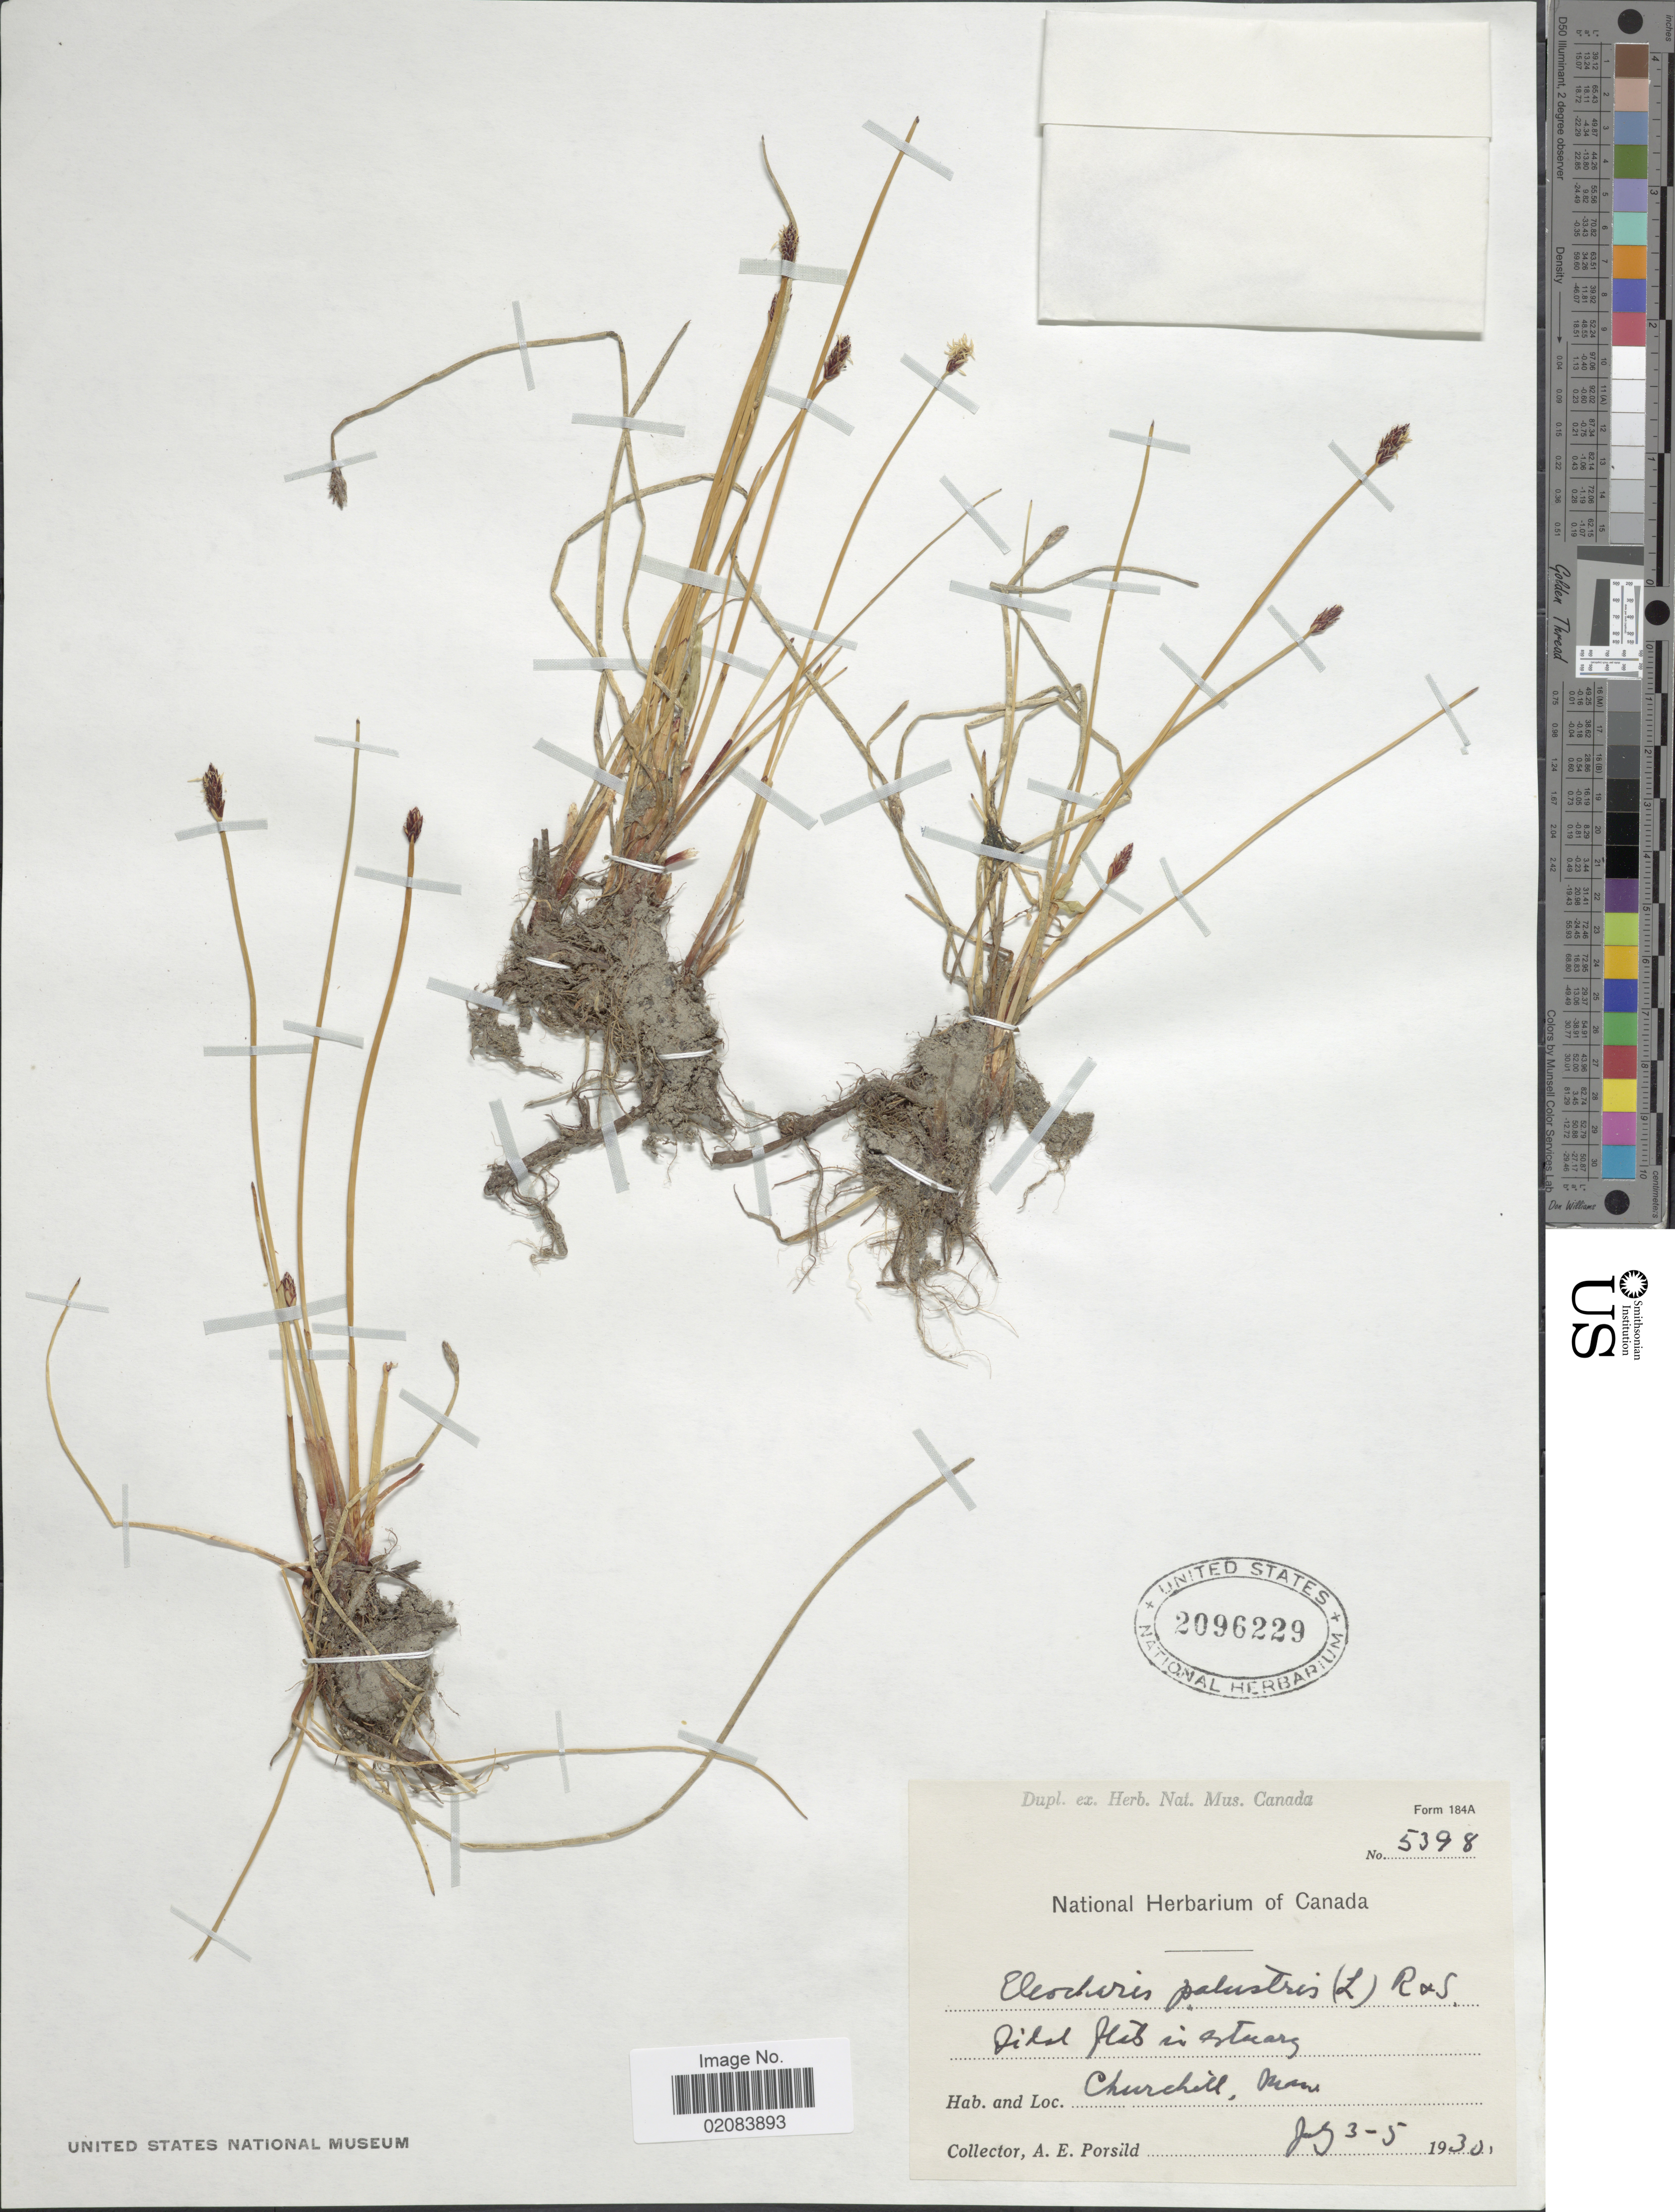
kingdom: Plantae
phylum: Tracheophyta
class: Liliopsida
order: Poales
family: Cyperaceae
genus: Eleocharis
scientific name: Eleocharis palustris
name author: (L.) Roem. & Schult.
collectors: A. E. Porsild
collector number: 5398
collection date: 1930-07-03/1930-07-05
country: Canada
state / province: Manitoba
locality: Churchill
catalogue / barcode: US 2096229